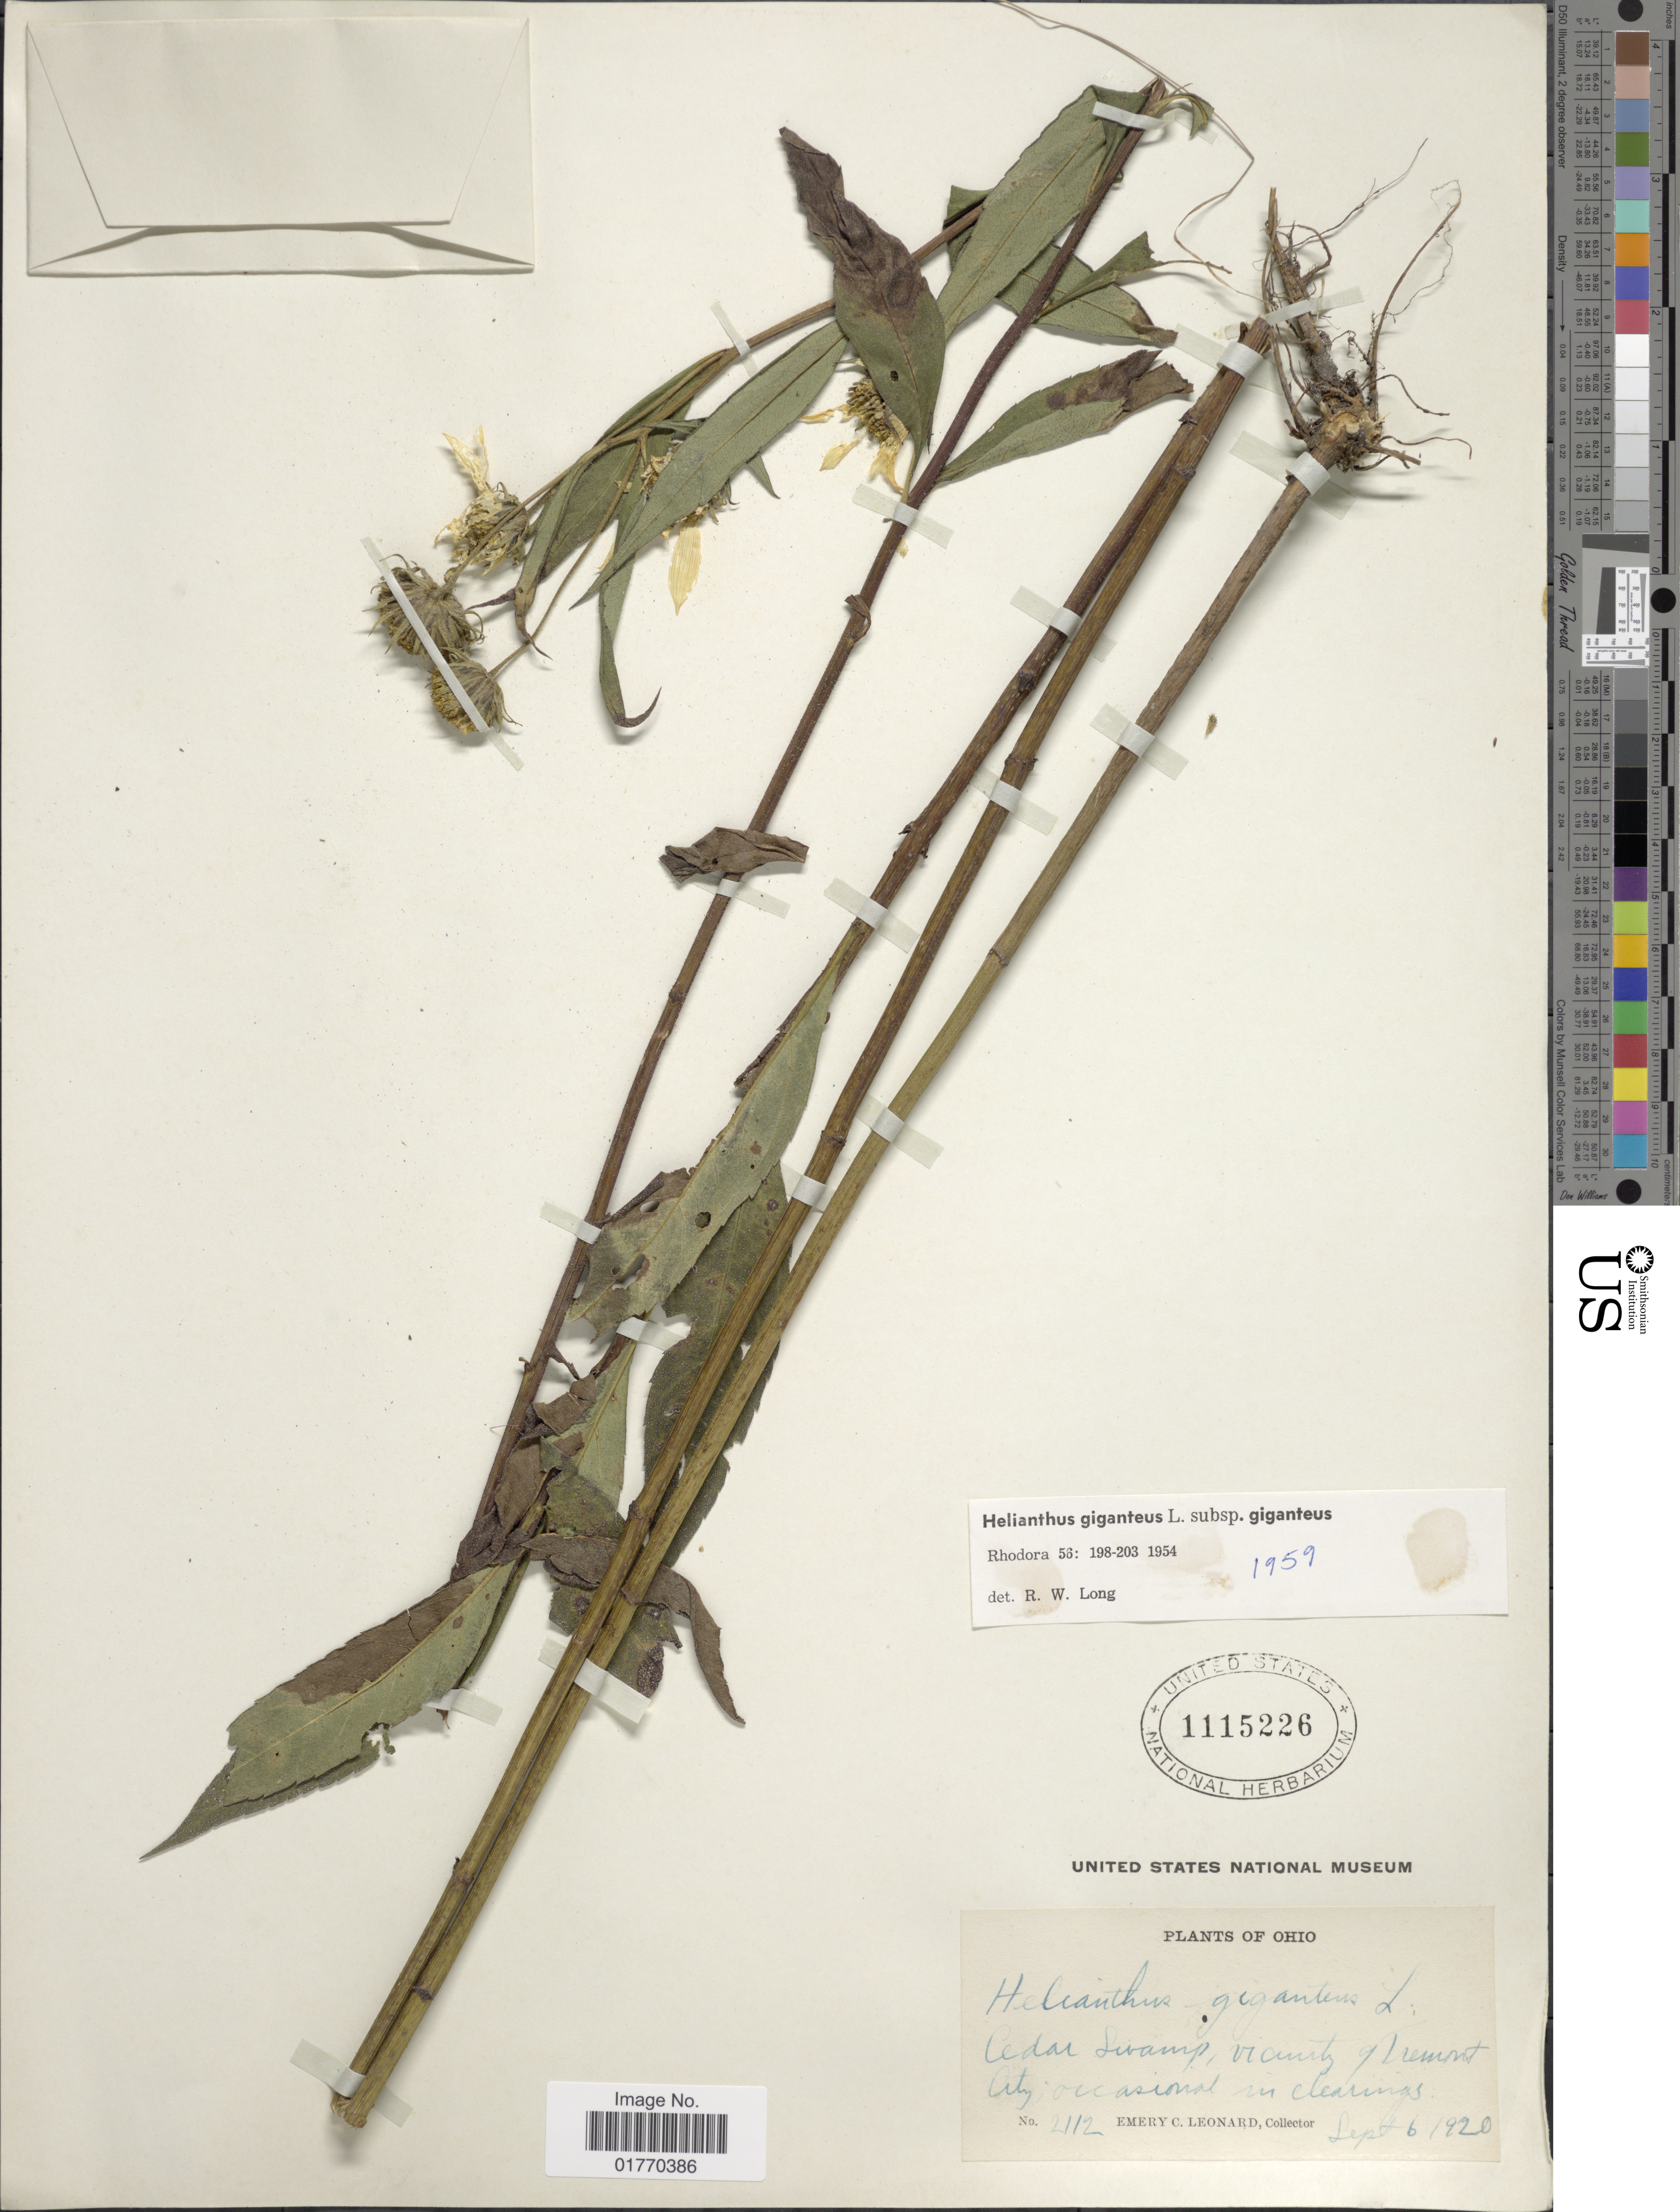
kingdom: Plantae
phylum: Tracheophyta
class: Magnoliopsida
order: Asterales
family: Asteraceae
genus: Helianthus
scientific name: Helianthus giganteus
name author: L.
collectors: E. C. Leonard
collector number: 2112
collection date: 1920-09-06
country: United States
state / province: Ohio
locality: Cedar Swamp, vicinity of Tremont City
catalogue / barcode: US 1115226